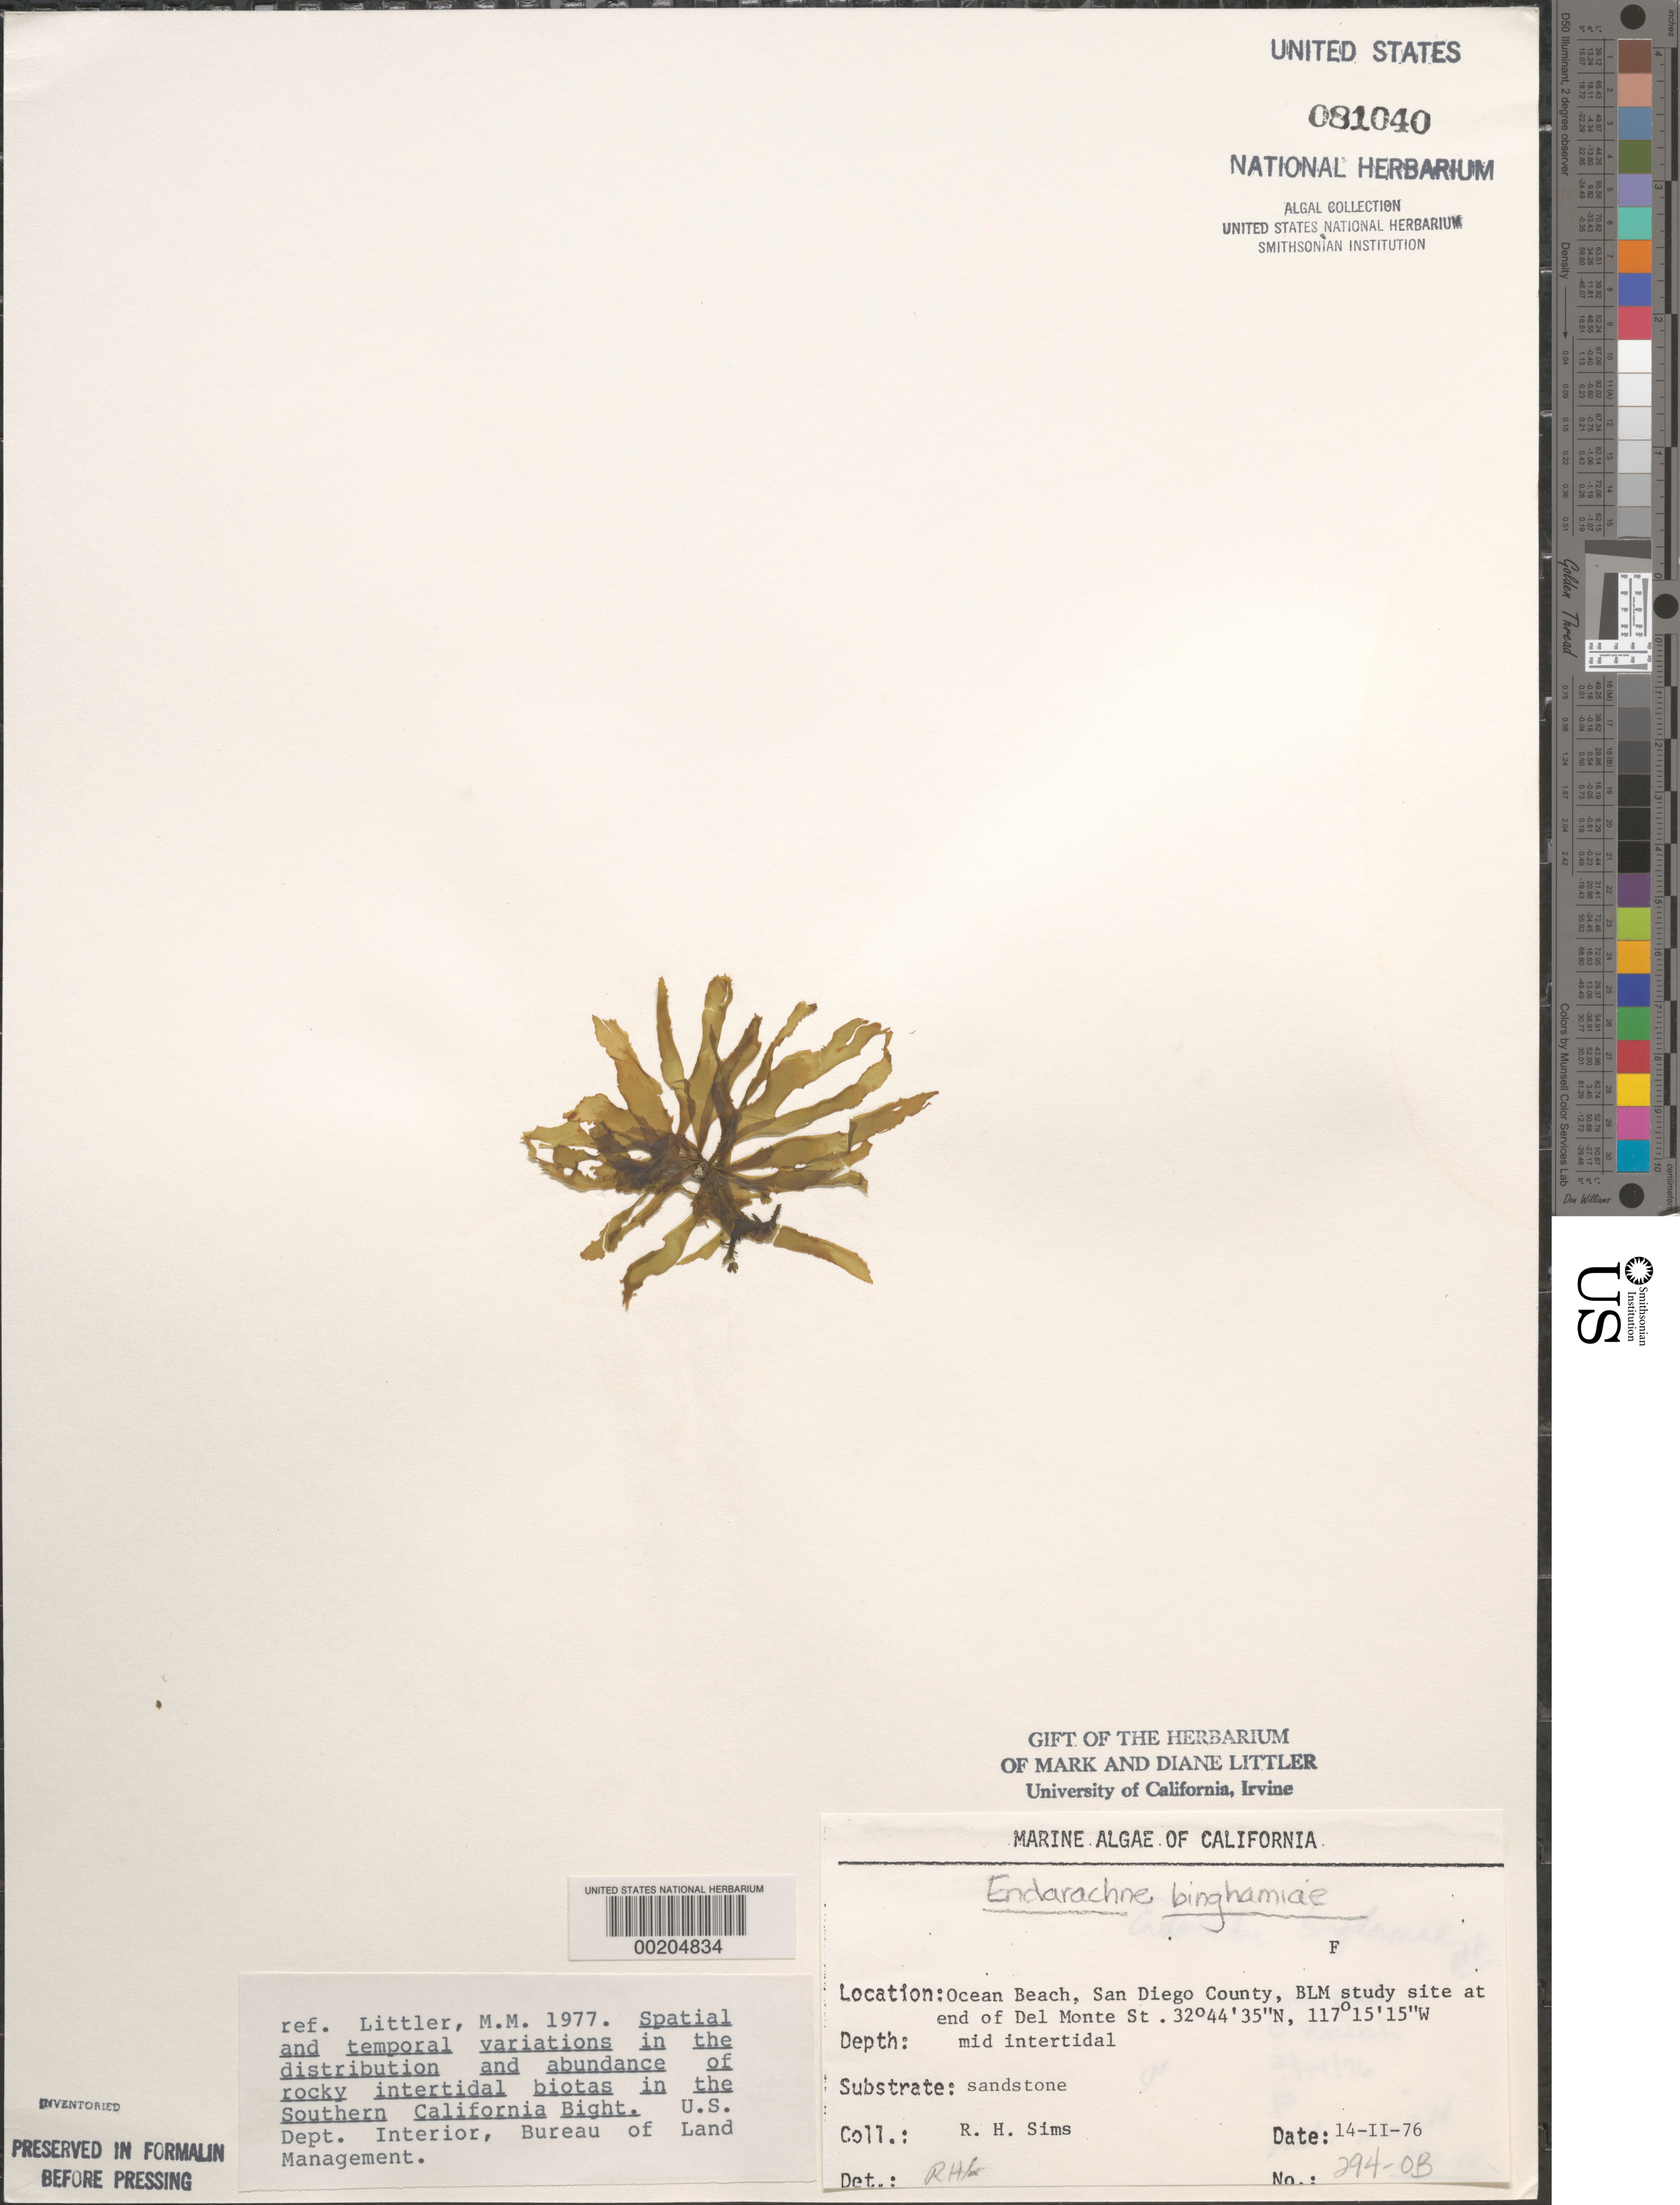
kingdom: Chromista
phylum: Ochrophyta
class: Phaeophyceae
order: Scytosiphonales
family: Scytosiphonaceae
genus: Petalonia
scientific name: Petalonia binghamiae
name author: (J. Agardh) K.L.Vinogr.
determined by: Algae name updating Project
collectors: R. H. Sims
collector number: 294-ob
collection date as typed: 14 Feb 1976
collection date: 1976-02-14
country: United States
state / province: California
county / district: San Diego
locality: End of Del Monte Street, Ocean Beach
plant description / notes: BLM-SOCALBIGHT Rocky Intertidal Survey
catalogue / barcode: US 81040